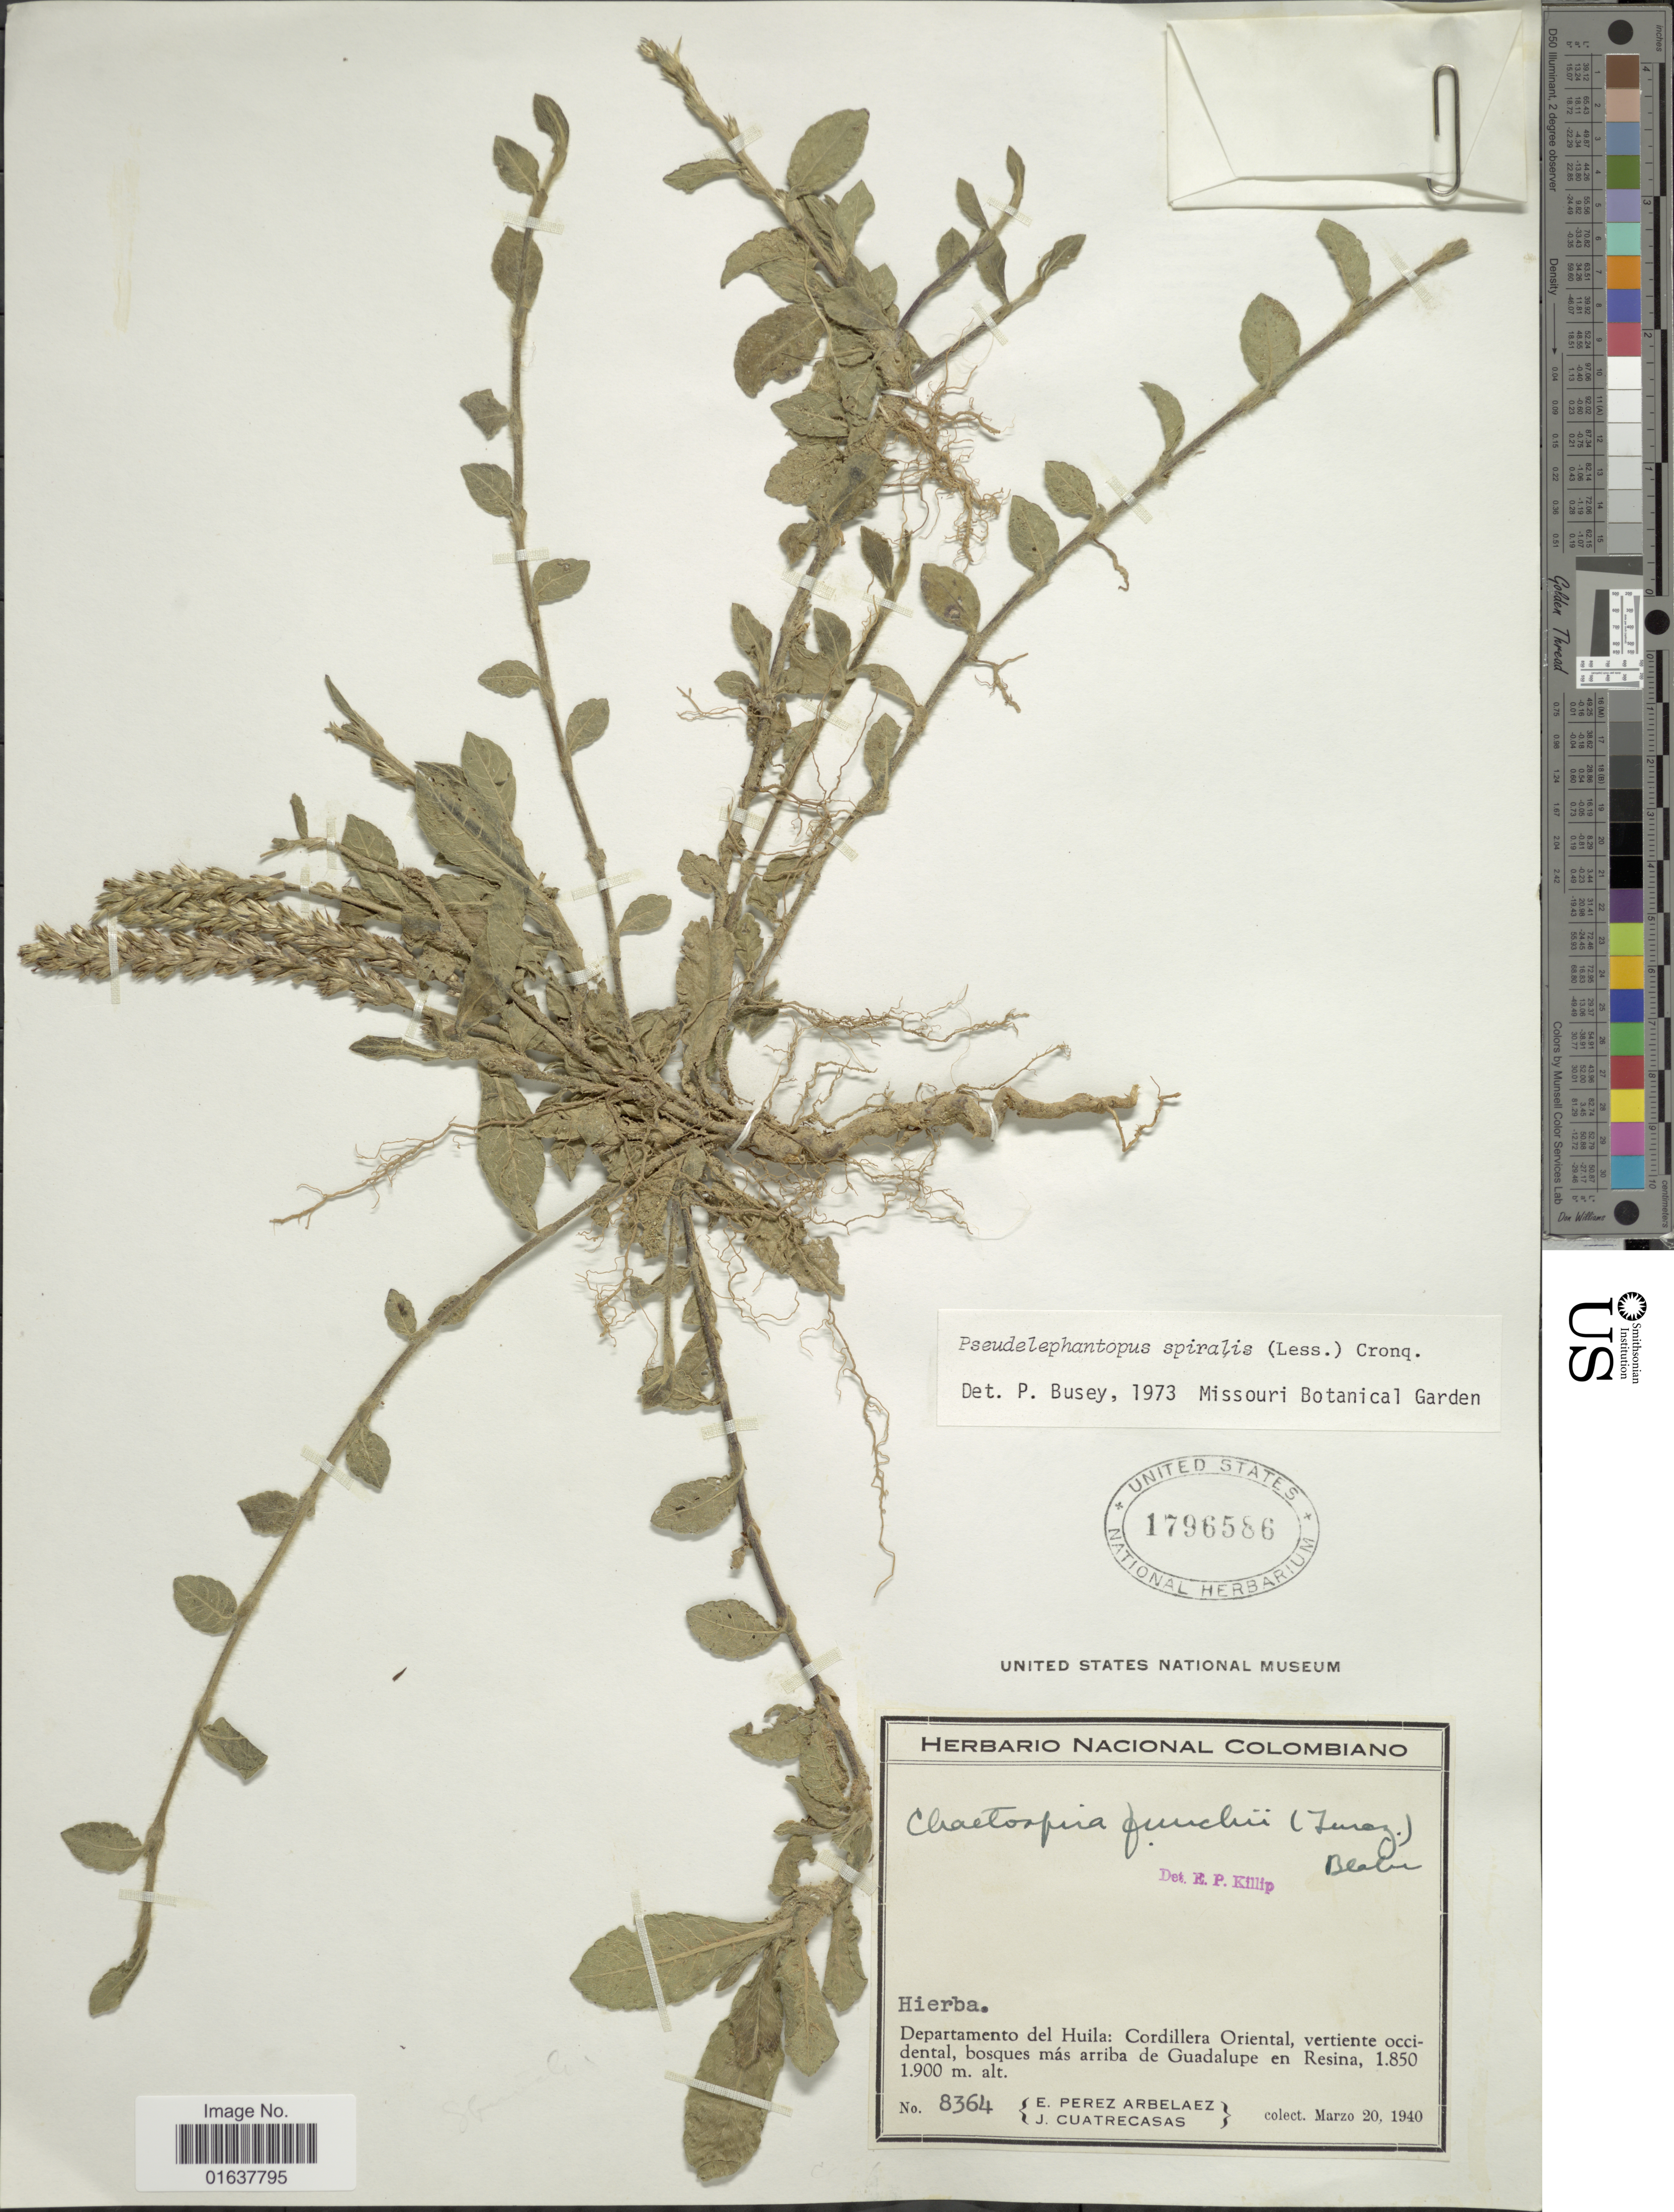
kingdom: Plantae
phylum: Tracheophyta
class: Magnoliopsida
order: Asterales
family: Asteraceae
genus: Pseudelephantopus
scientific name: Pseudelephantopus spiralis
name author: (Less.) Cronquist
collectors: E. Pérez Arbeláez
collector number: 8364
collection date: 1940-03-20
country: Colombia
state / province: Huila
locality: Departamento del Huila: Cordillera Oriental, vertiente occidental, bosques mas arriba de Guadeloupe en Resina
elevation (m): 1850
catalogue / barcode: US 1796586